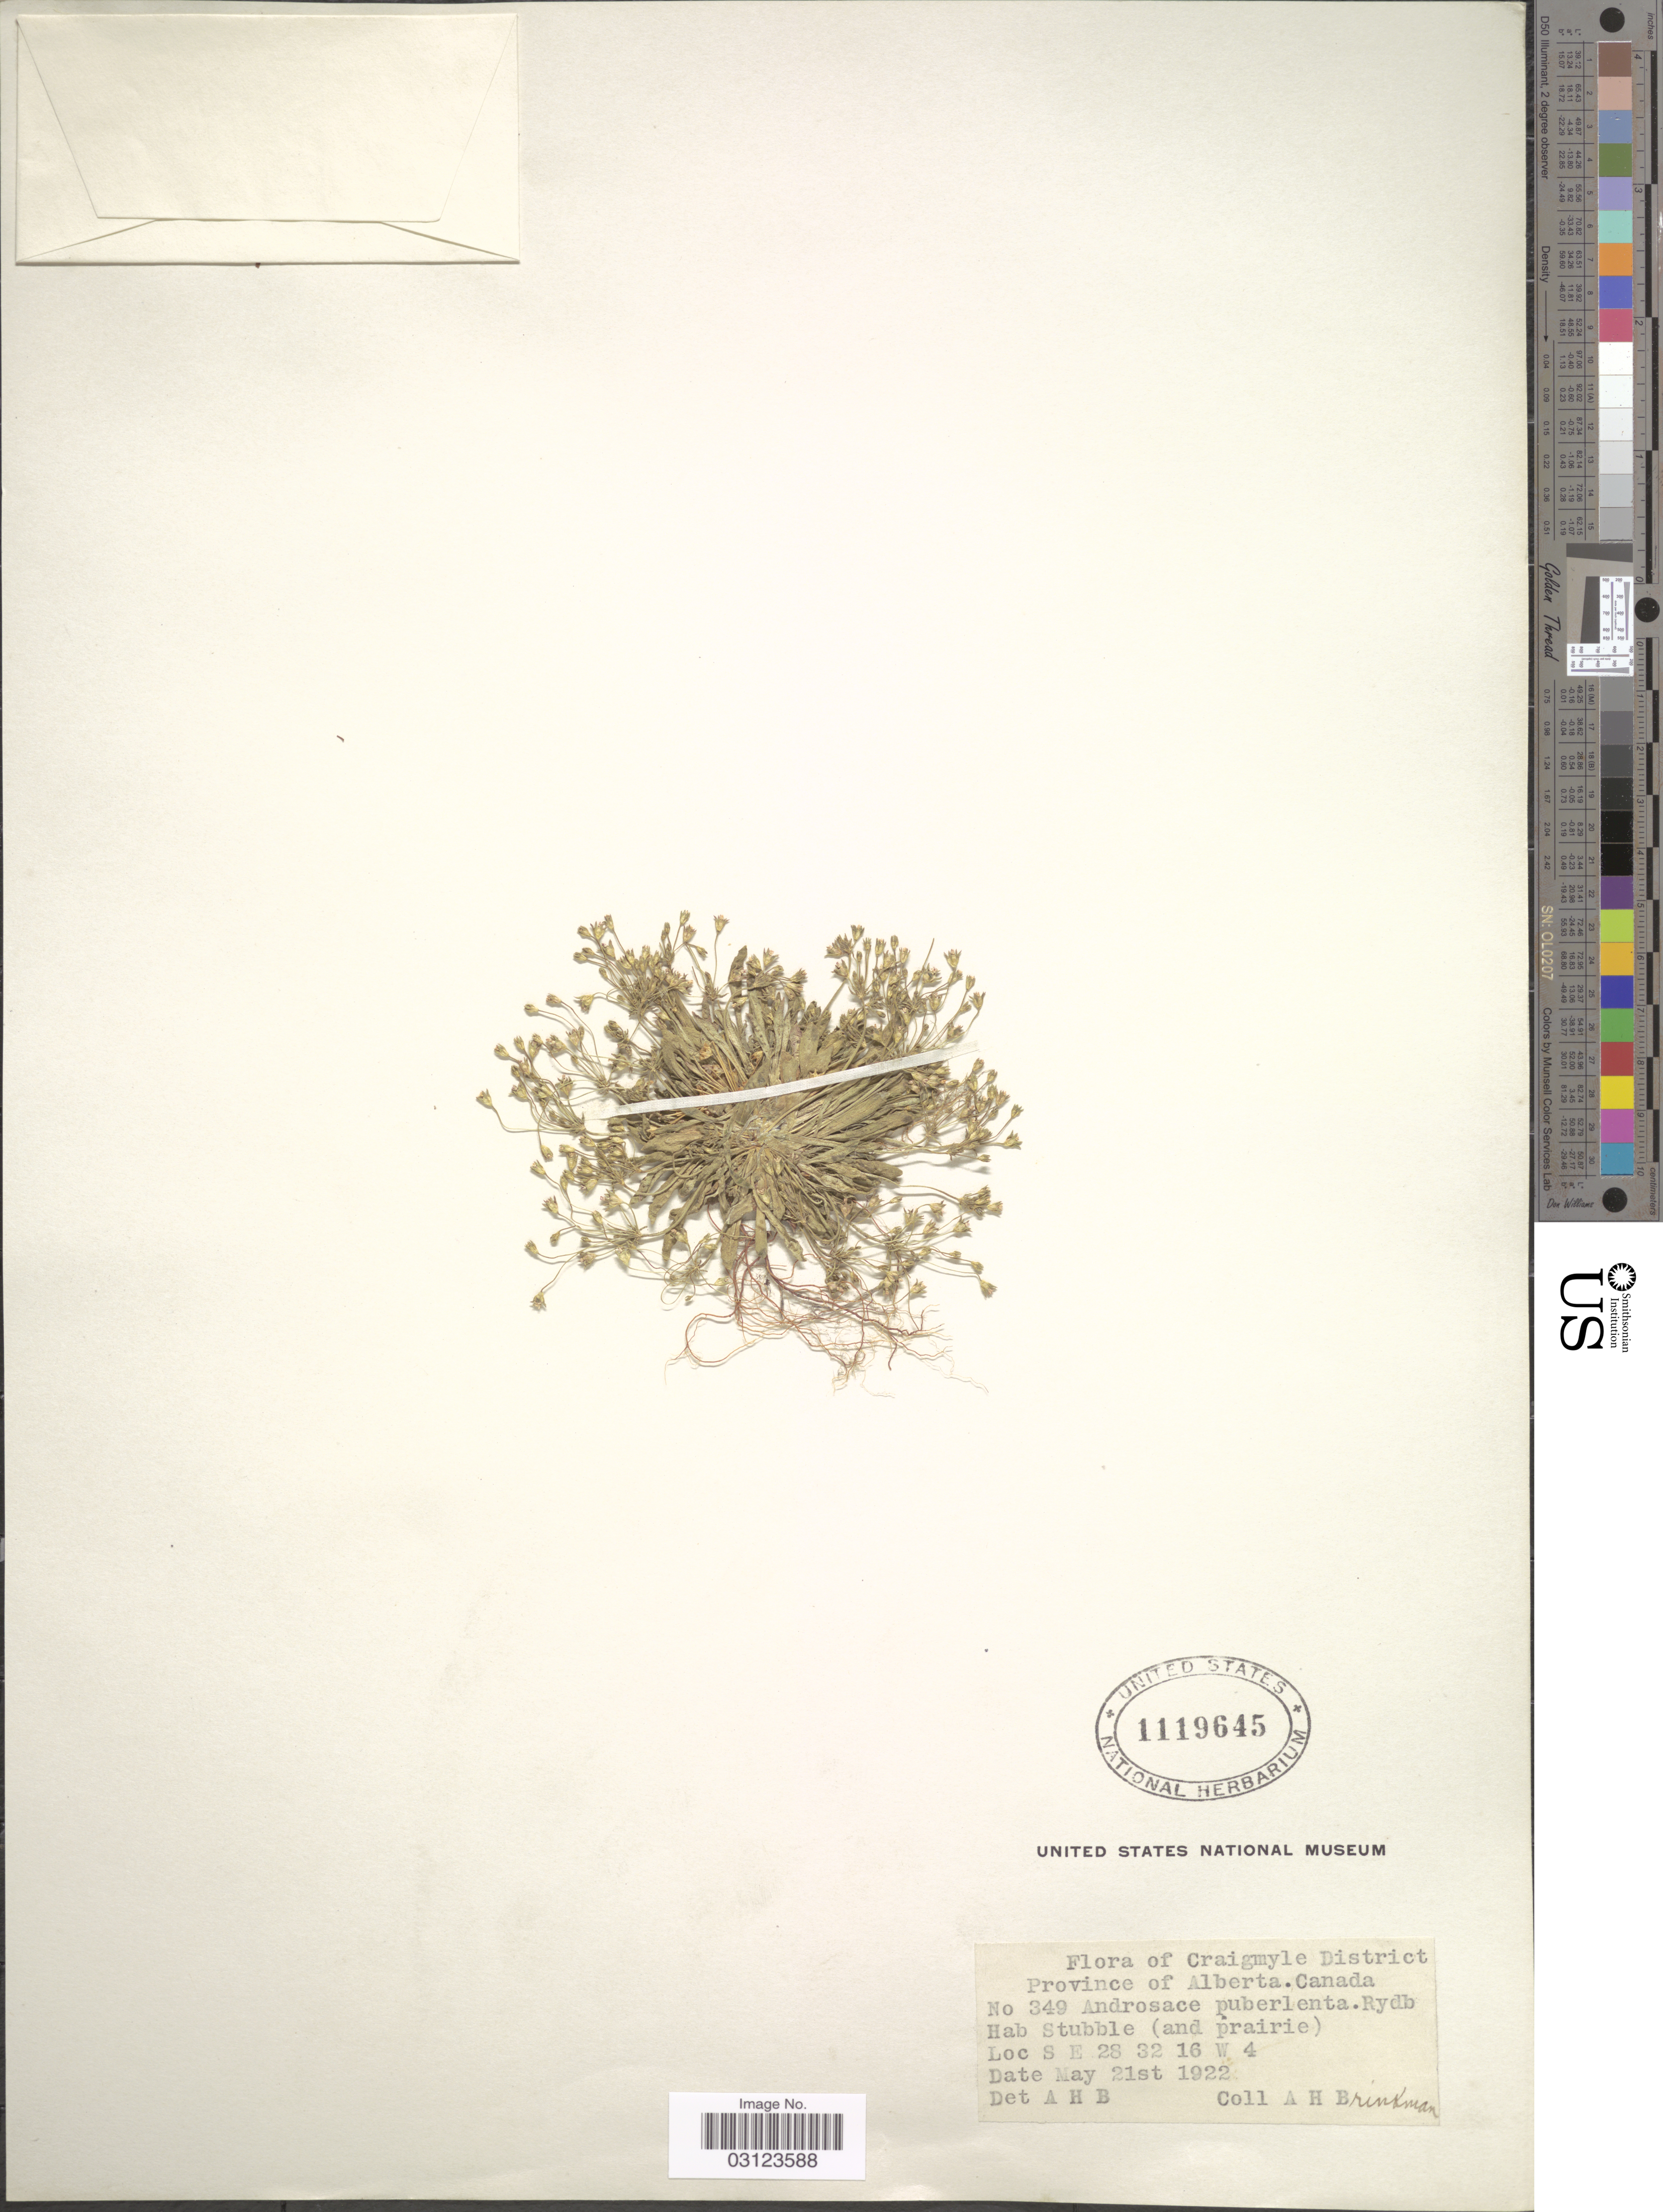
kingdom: Plantae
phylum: Tracheophyta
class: Magnoliopsida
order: Ericales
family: Primulaceae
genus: Androsace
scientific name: Androsace septentrionalis var. puberulenta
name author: (Rydb.) R. Knuth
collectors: A. Brinkman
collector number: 349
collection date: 1922-05-21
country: Canada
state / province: Alberta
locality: Craigmyle District. Province of Alberta. Stubble (and prairie). S E 28 32 16 W 4.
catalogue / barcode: US 1119645